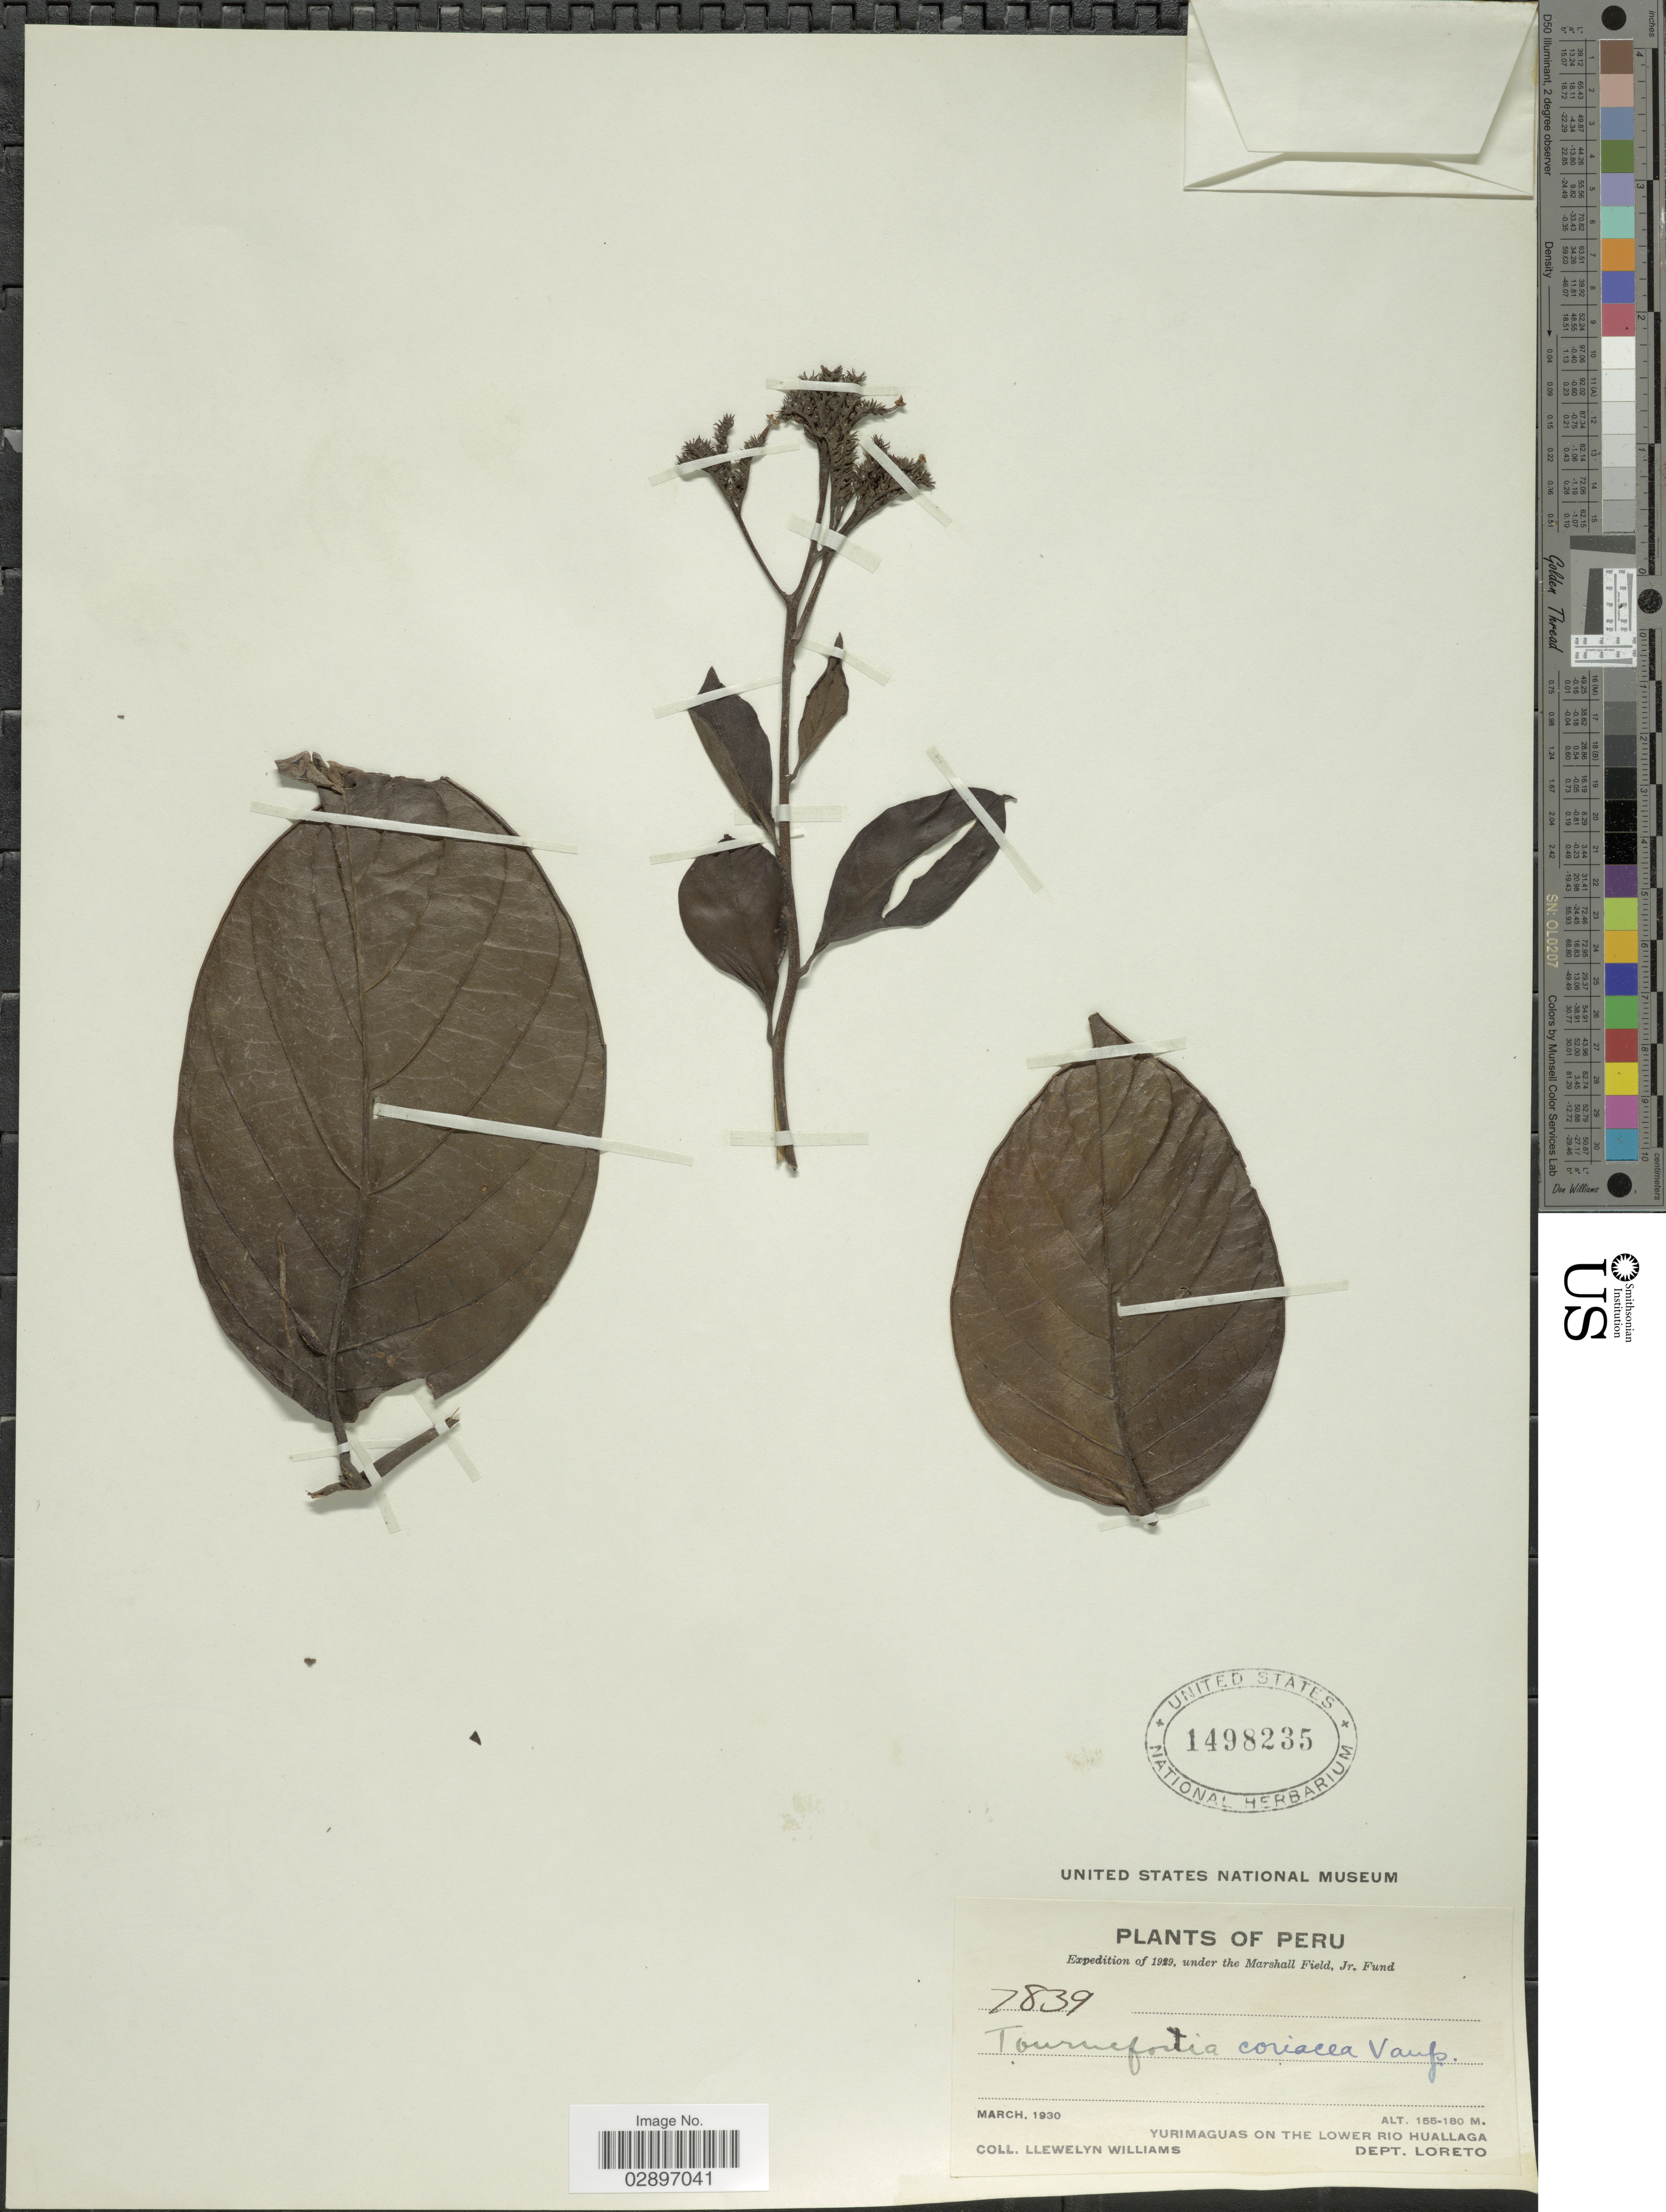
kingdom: Plantae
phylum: Tracheophyta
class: Magnoliopsida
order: Boraginales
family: Heliotropiaceae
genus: Tournefortia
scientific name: Tournefortia coriacea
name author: Vaupel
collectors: Ll. Williams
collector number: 7839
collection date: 1930-03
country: Peru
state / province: Loreto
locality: Yurimaguas on the Lower Rio Huallaga. Dept. Loreto.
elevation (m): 155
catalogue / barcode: US 1498235